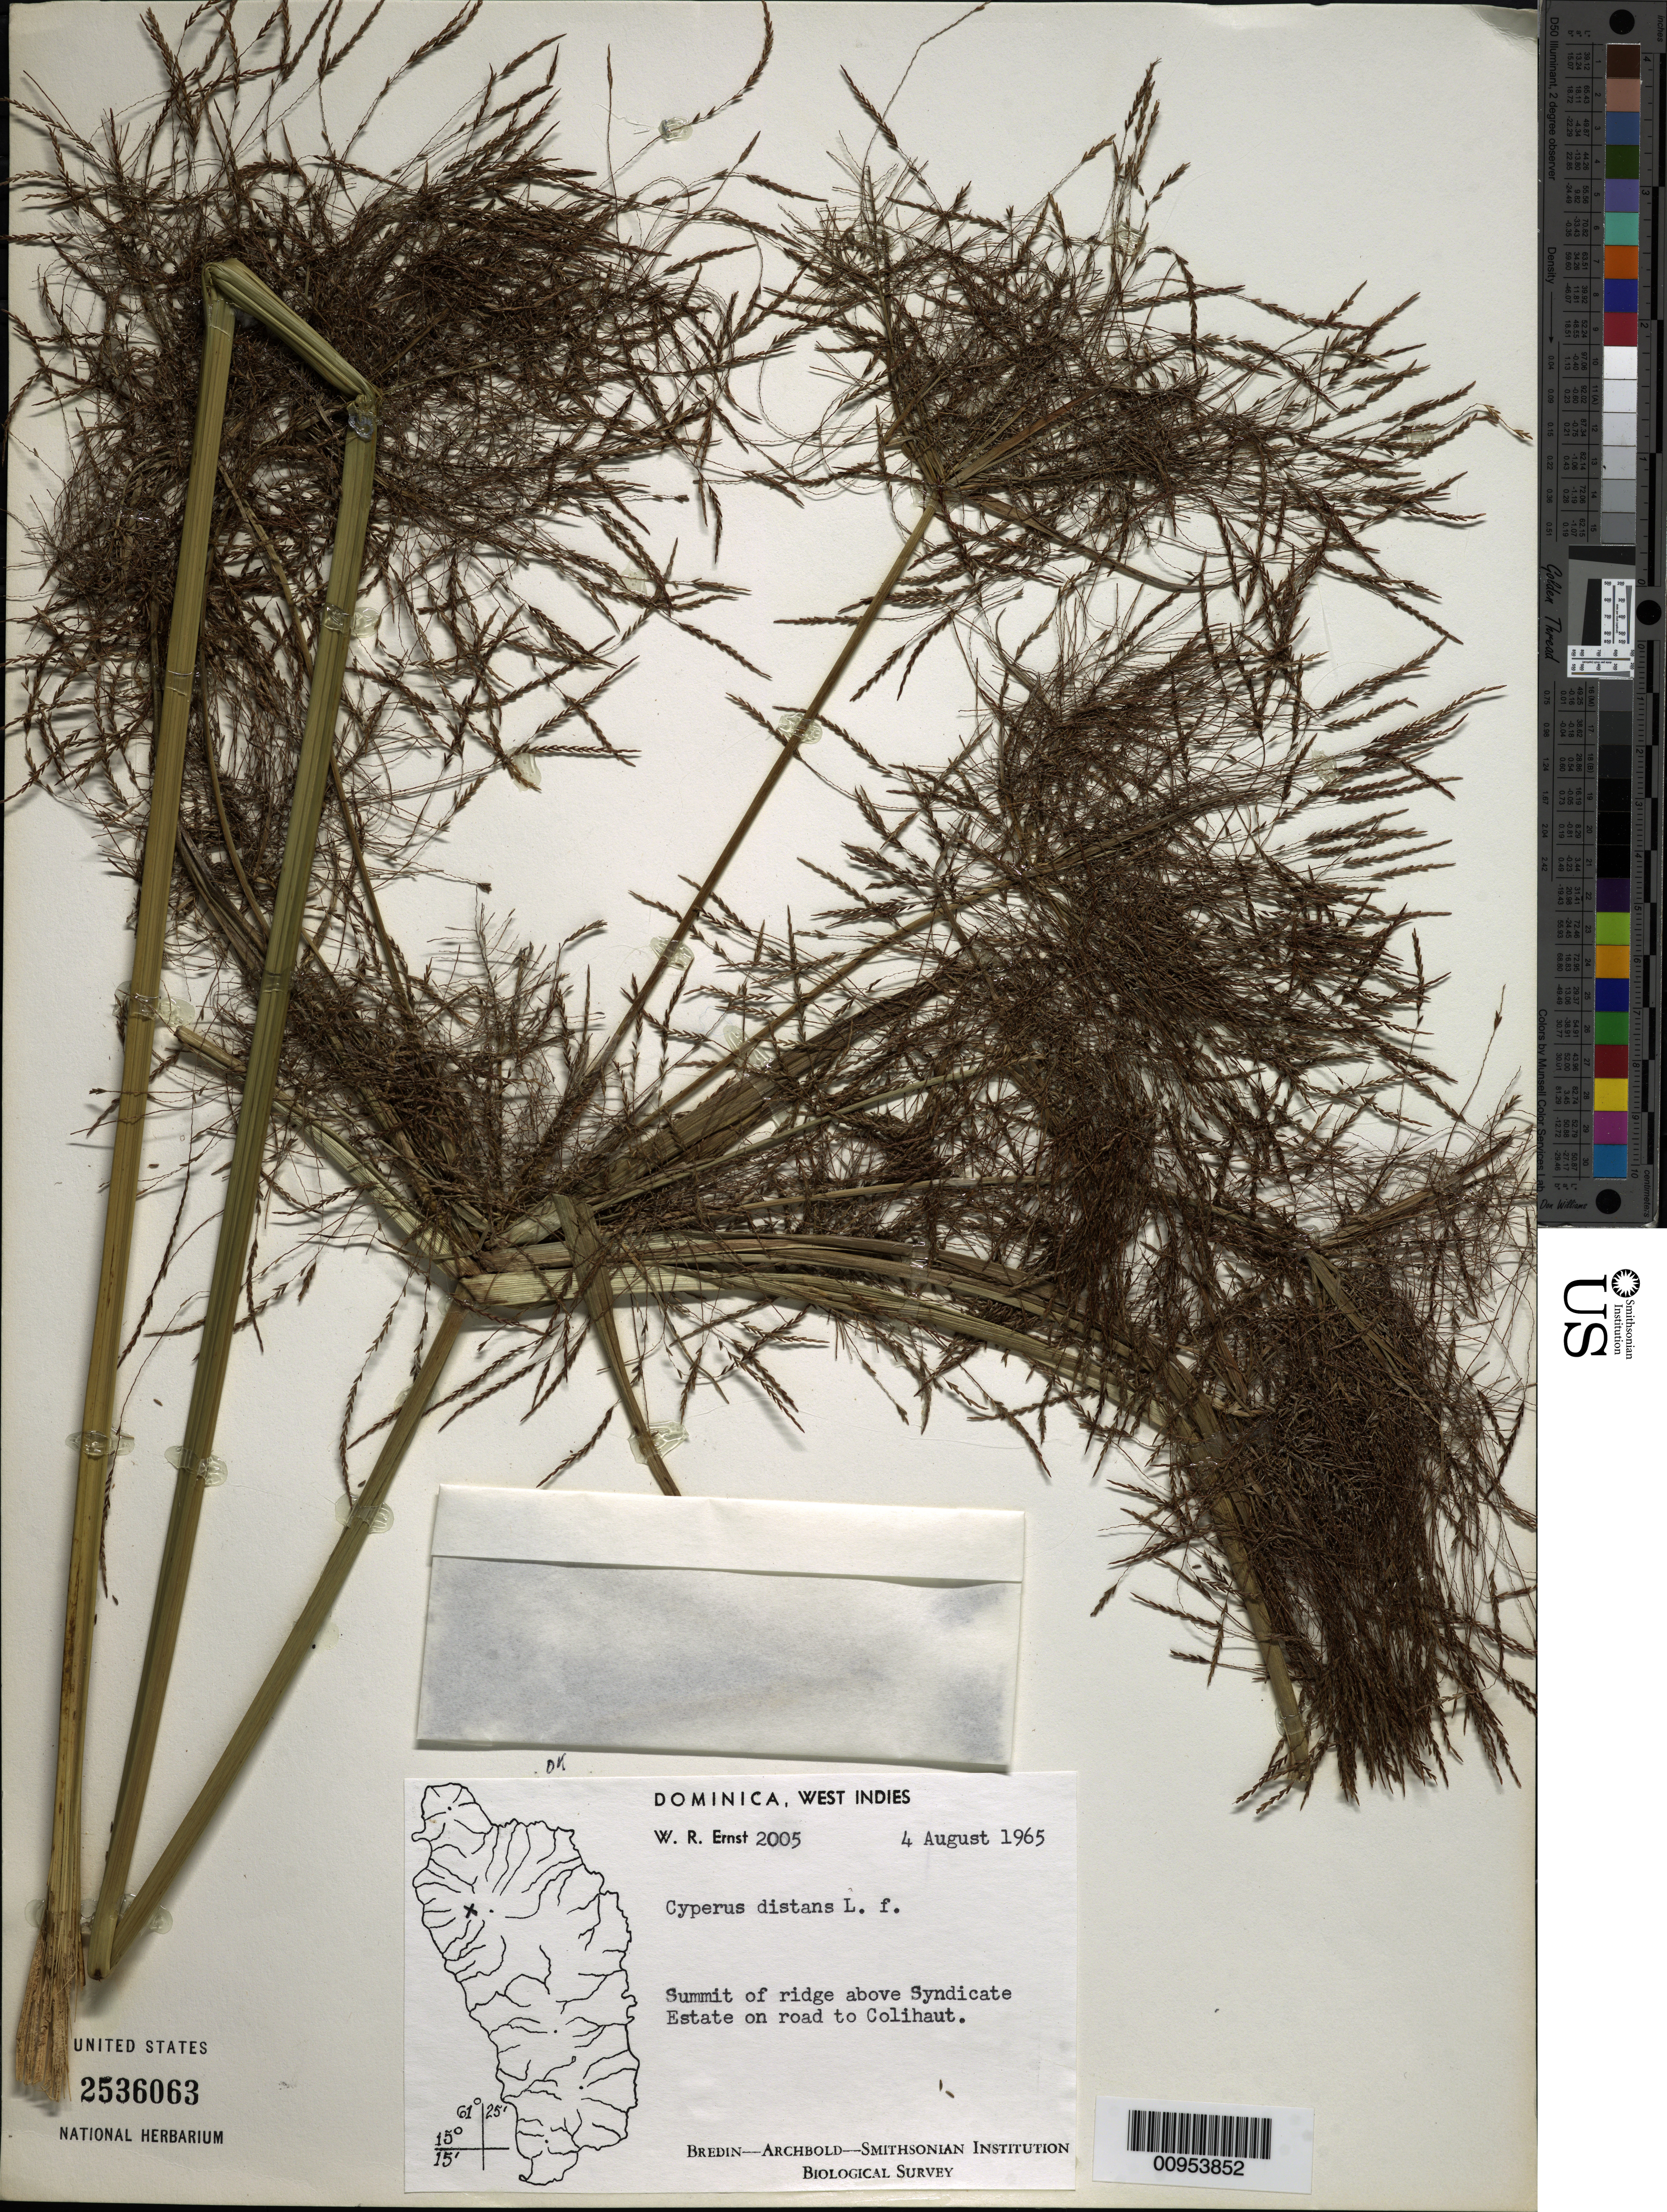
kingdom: Plantae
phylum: Tracheophyta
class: Liliopsida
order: Poales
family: Cyperaceae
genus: Cyperus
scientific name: Cyperus distans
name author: L. f.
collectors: W. R. Ernst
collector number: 2005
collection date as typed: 04 Aug 1965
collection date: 1965-08-04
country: Dominica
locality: Summit of ridge above Syndicate Estate, on road to Colihaut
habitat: On road on summit of ridge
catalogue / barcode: US 2536063